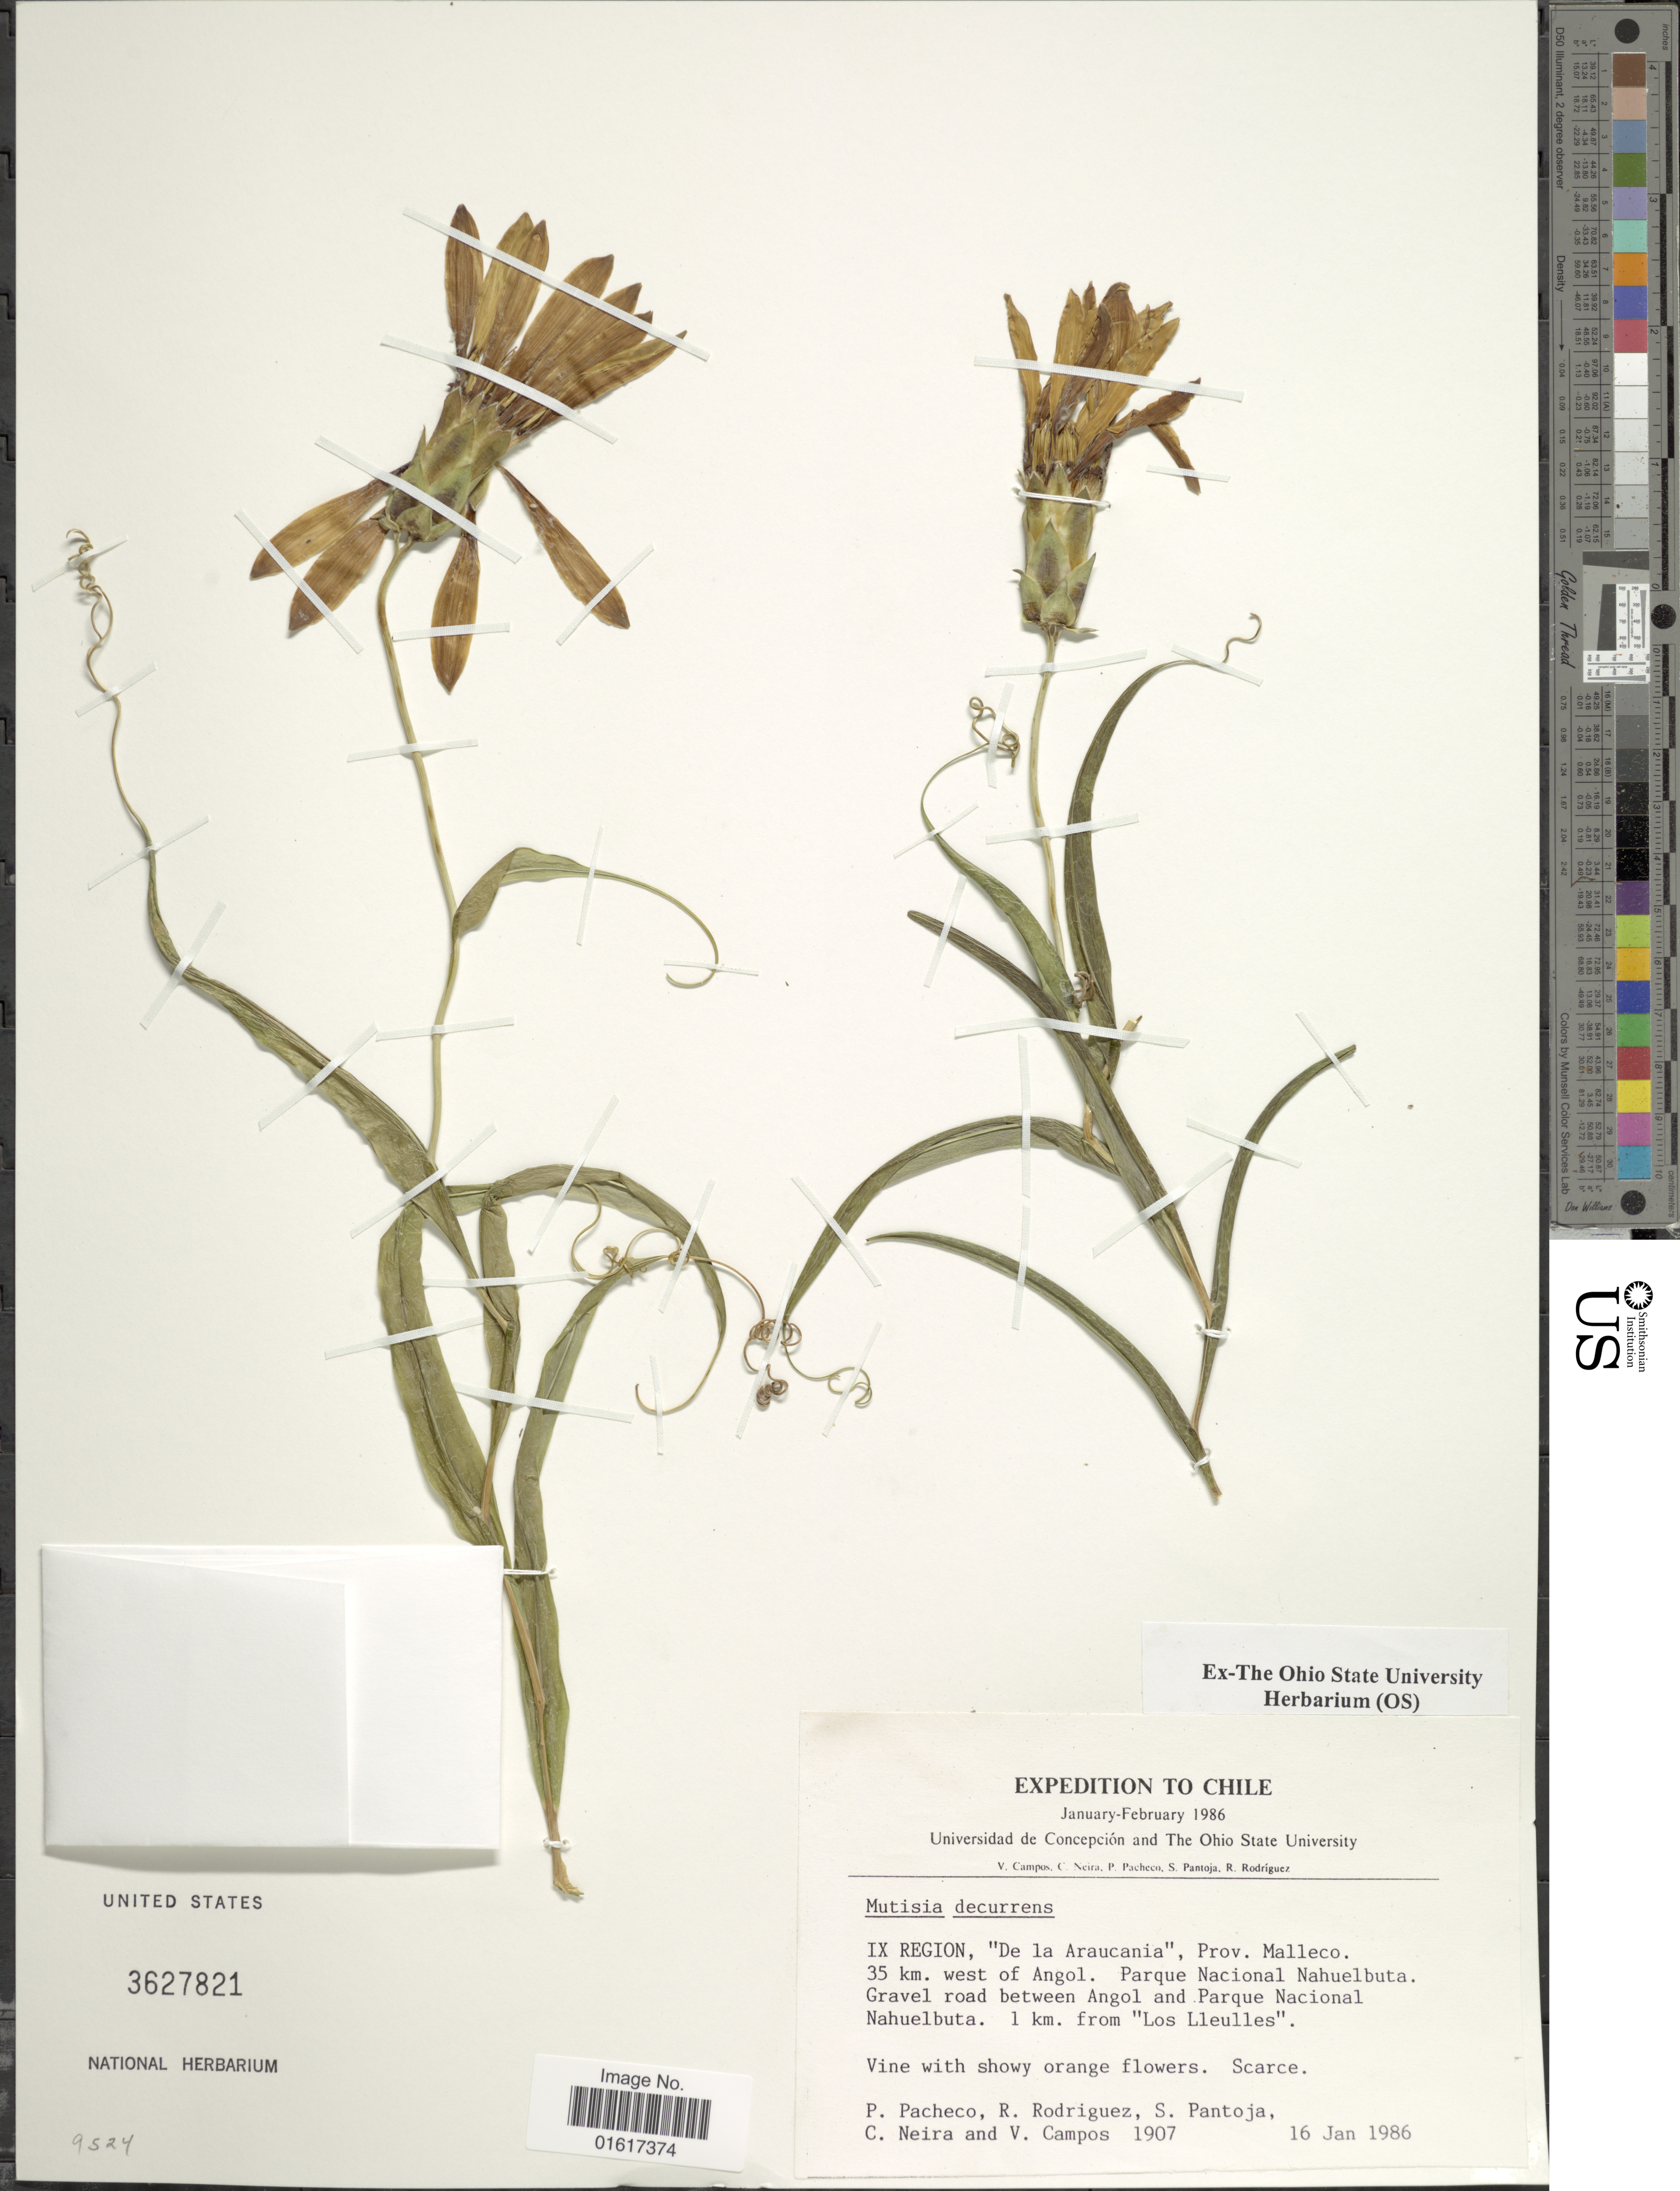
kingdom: Plantae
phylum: Tracheophyta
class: Magnoliopsida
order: Asterales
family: Asteraceae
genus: Mutisia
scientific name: Mutisia decurrens var. decurrens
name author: Cav.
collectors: P. Pacheco, R. Rodriquez, S. PANTOJA, C. Neira & V. Campos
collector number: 1907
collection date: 1986-01-16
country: Chile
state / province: Araucanía (IX)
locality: IX region, "De la Araucania", Prov. Malleco. 35 km. west of Angol. Parque Nacional Nahuelbuta. Gravel road between Angol and Parque Nacional Nahuelbuta. 1 km. from "Los Lleulles"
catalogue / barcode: US 3627821